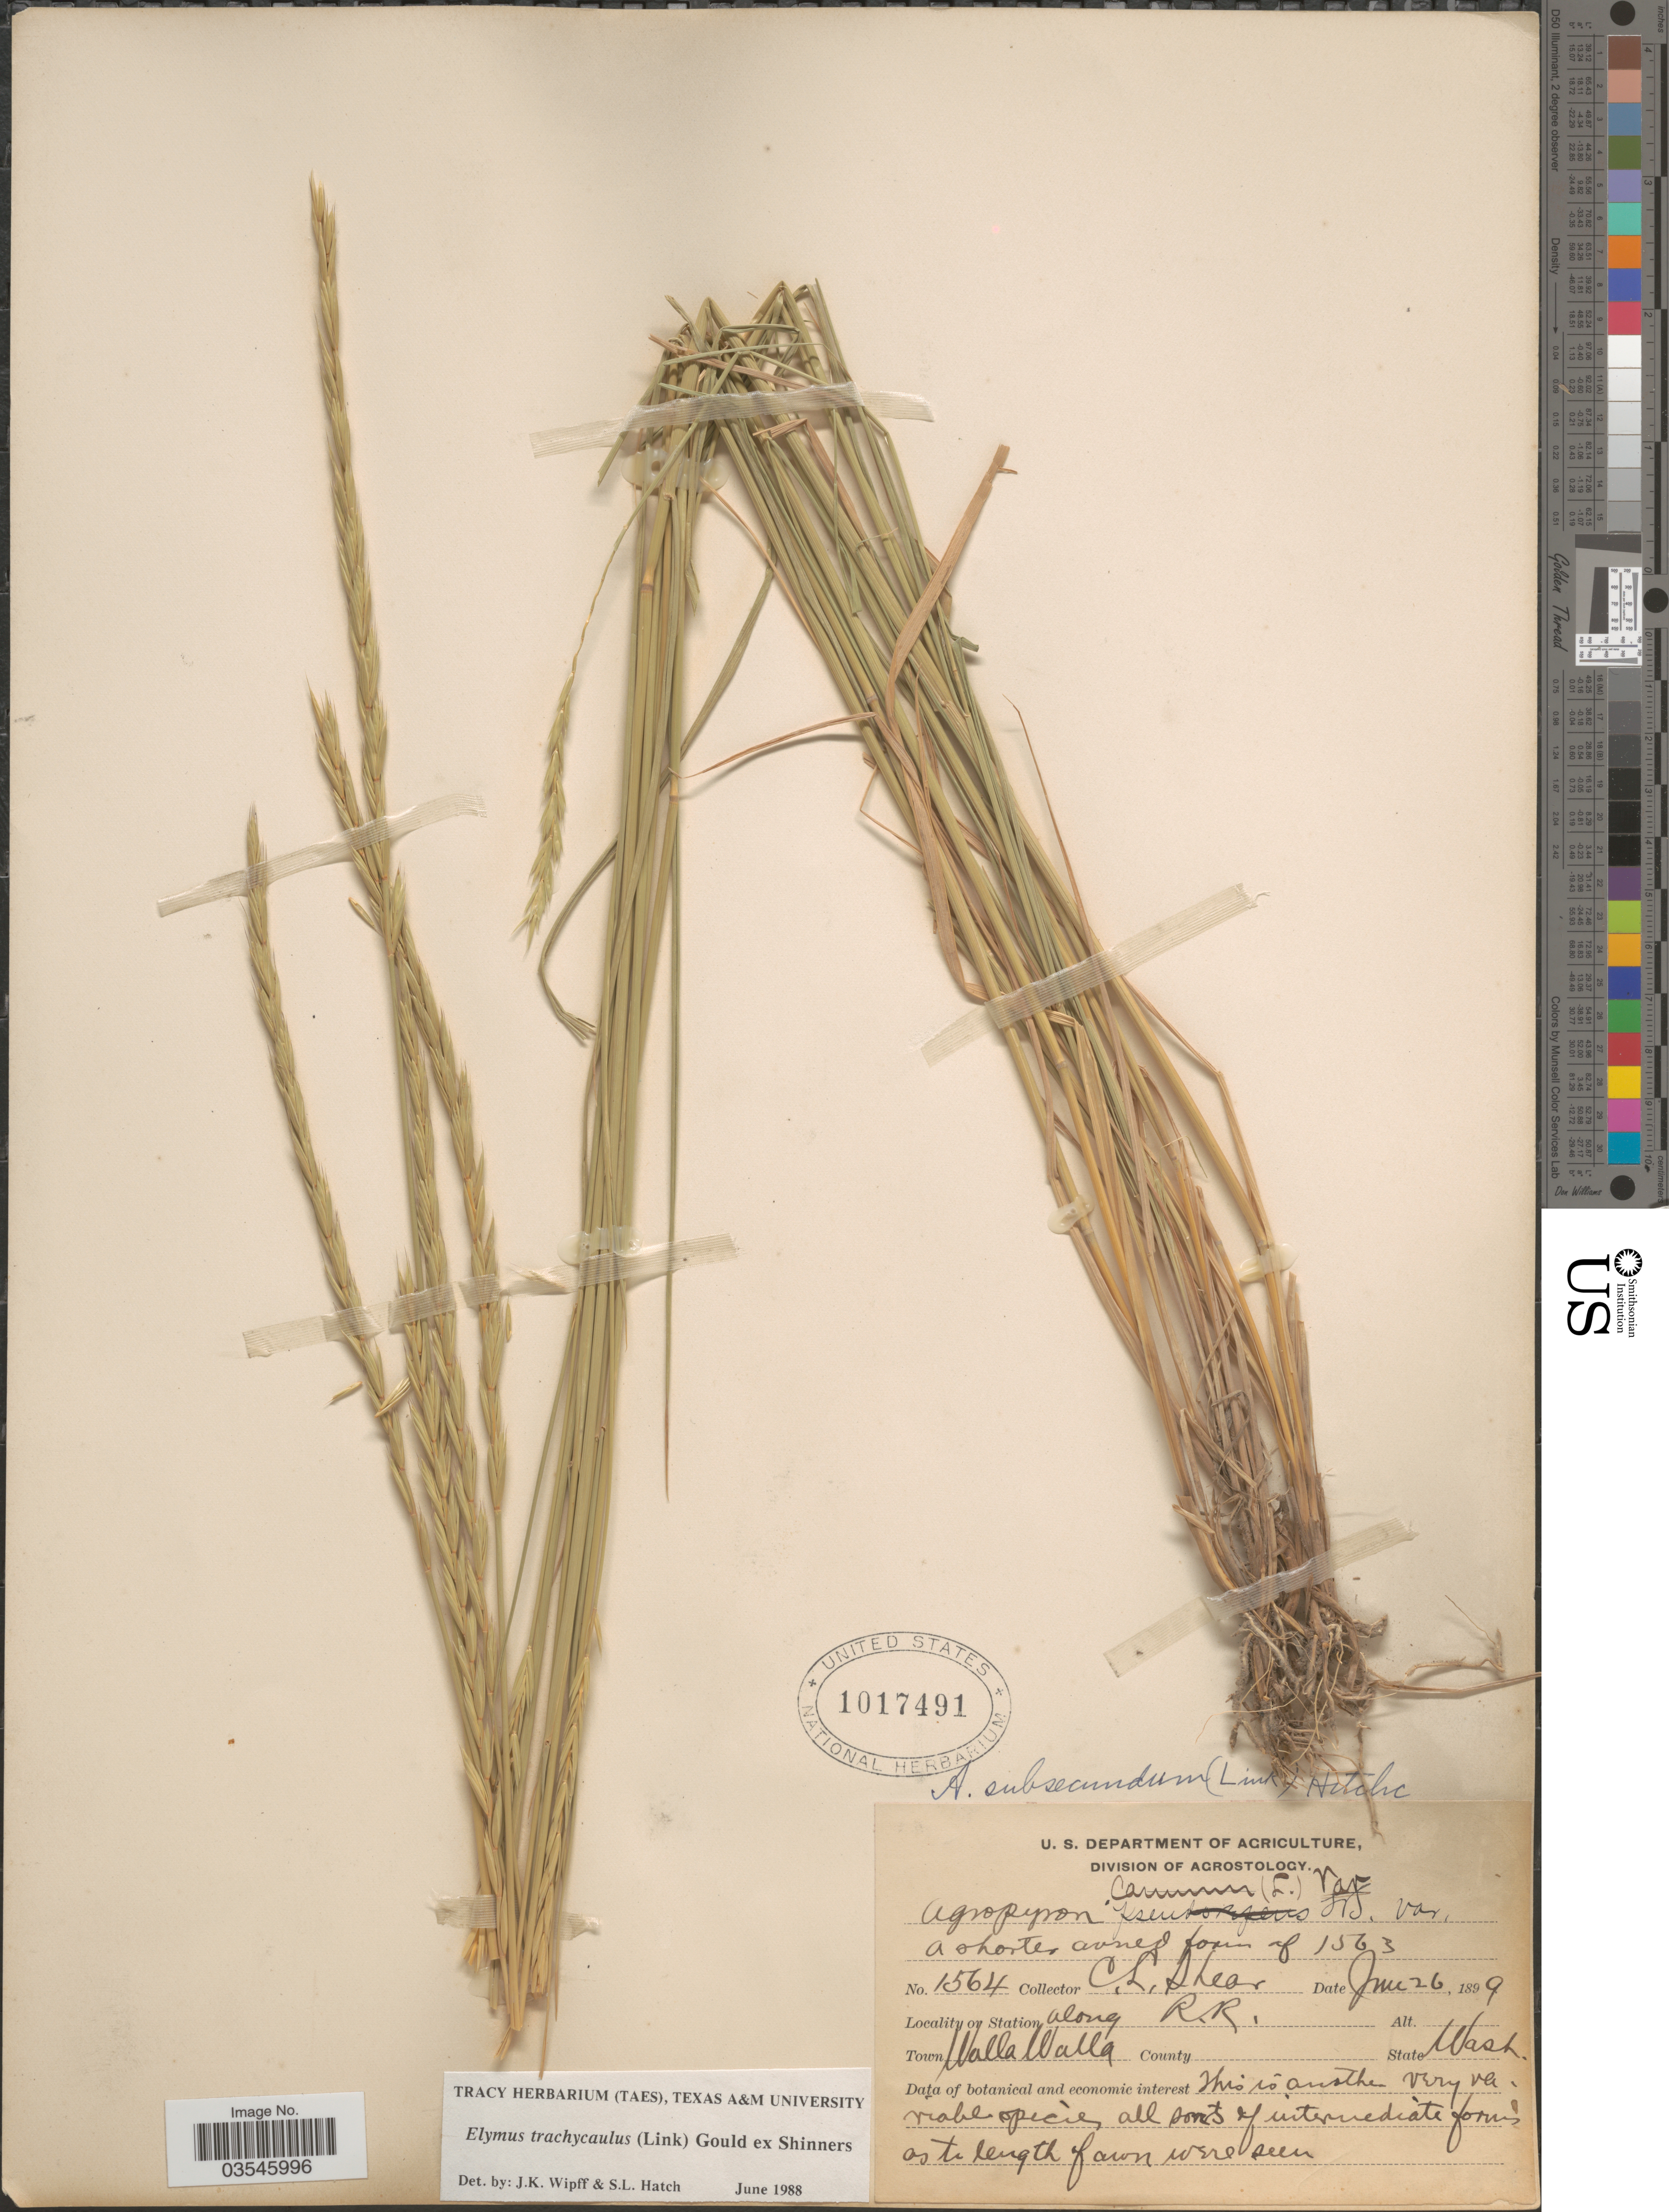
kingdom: Plantae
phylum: Tracheophyta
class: Liliopsida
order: Poales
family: Poaceae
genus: Elymus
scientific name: Elymus trachycaulus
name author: (Link) Gould ex Shinners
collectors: C. L. Shear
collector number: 1564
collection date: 1899-06-26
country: United States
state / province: Washington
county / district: Walla Walla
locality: Along R.R. Town Walla Walla.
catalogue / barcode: US 1017491